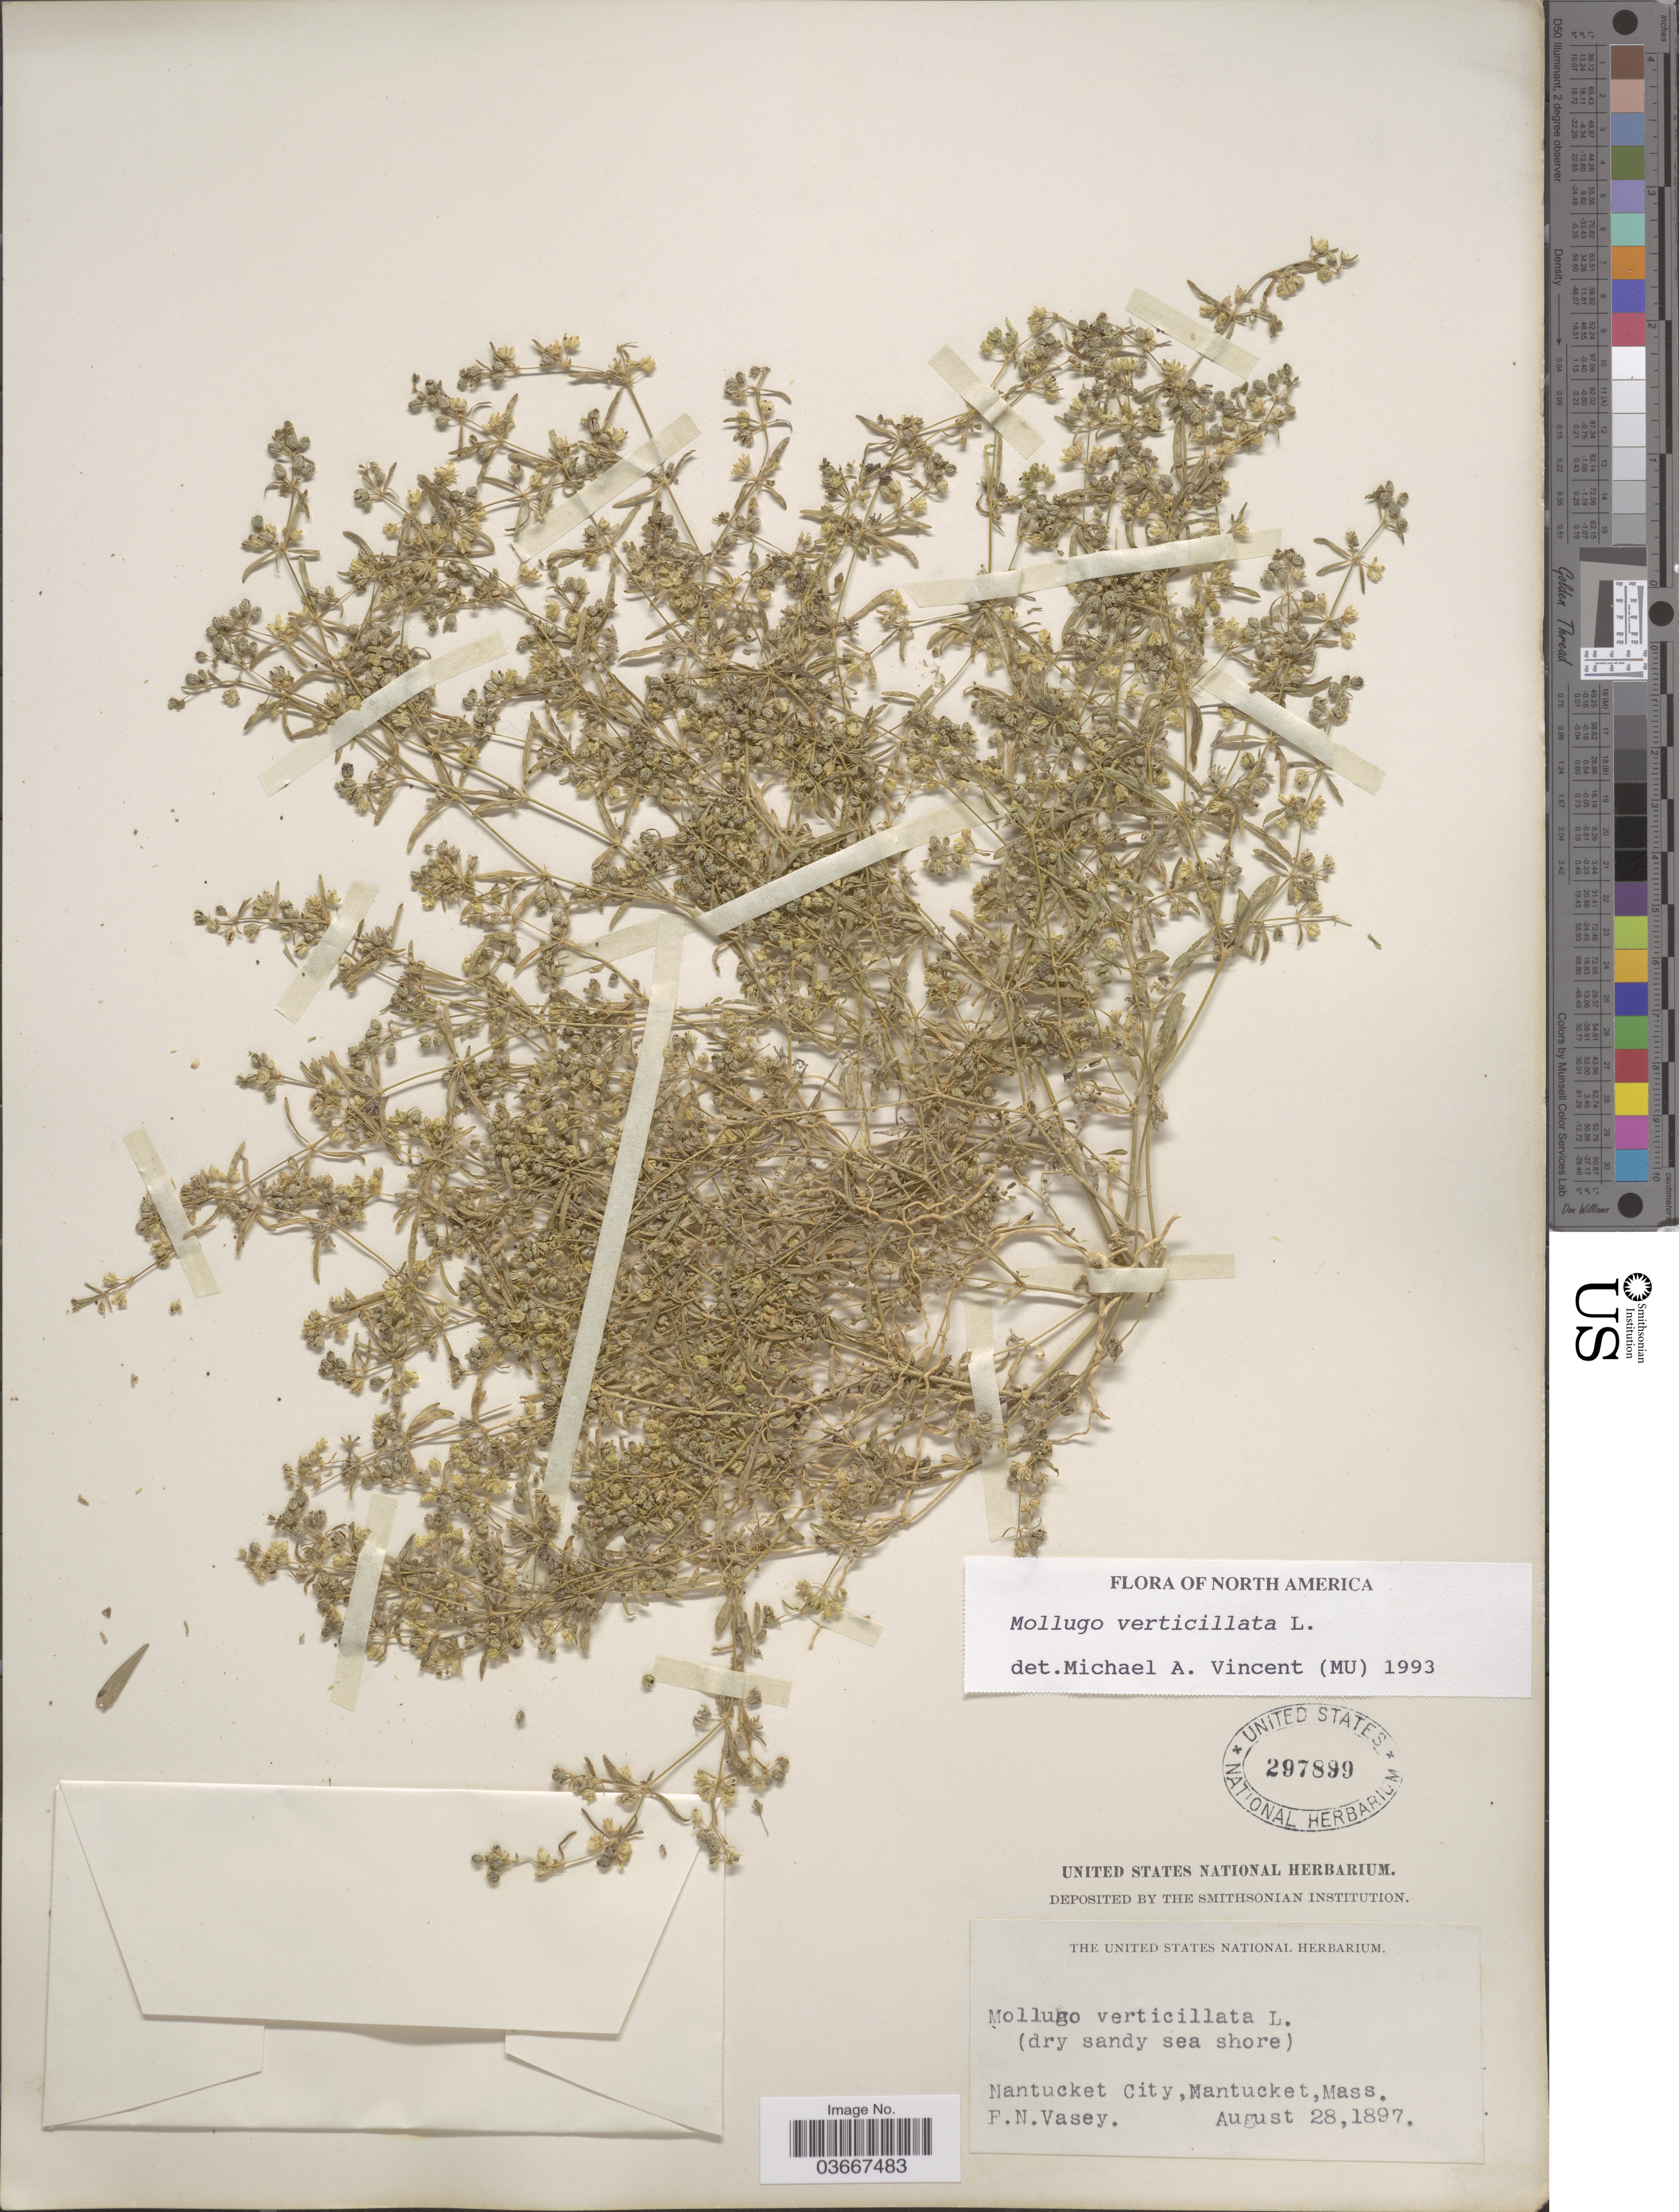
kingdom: Plantae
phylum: Tracheophyta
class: Magnoliopsida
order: Caryophyllales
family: Molluginaceae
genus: Mollugo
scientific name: Mollugo verticillata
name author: L.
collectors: F. N. Vasey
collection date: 1897-08-28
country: United States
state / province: Massachusetts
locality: Nantucket City, Nantucket.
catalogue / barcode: US 297899